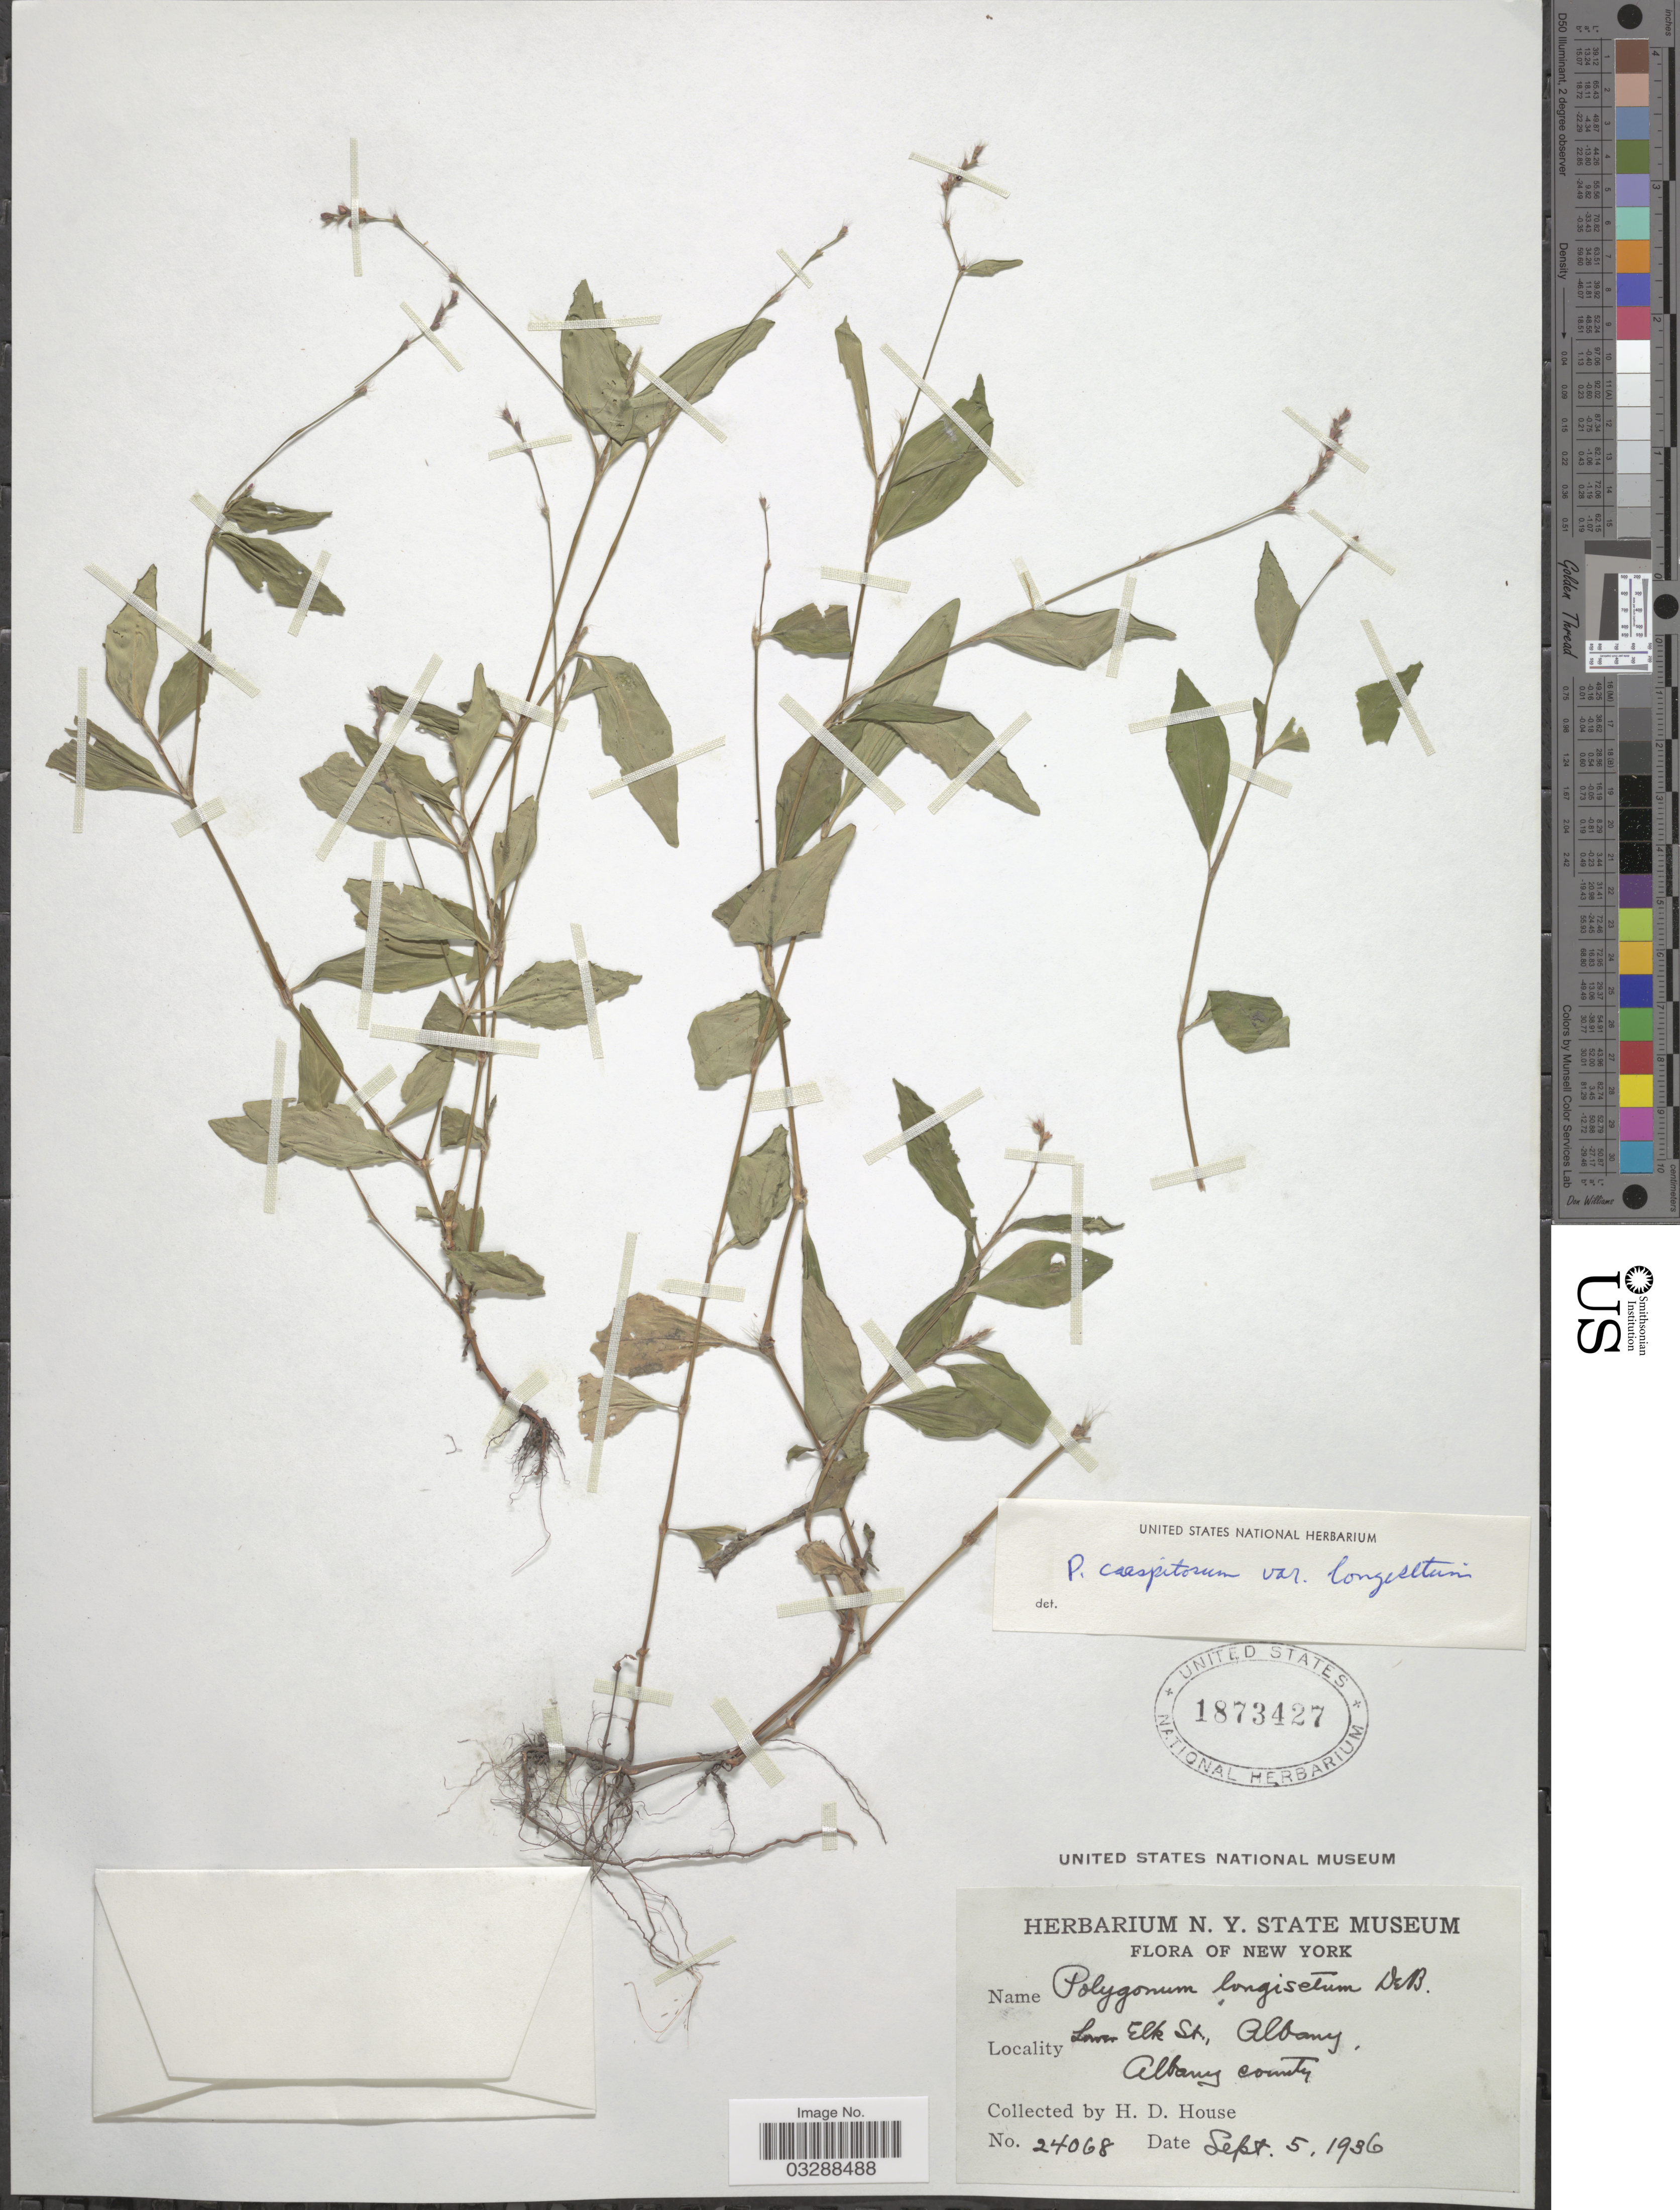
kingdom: Plantae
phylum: Tracheophyta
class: Magnoliopsida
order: Caryophyllales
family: Polygonaceae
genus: Persicaria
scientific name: Persicaria longiseta (Bruijn) Kitag.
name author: (Bruijn &) Kitag.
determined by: Atha, D. E.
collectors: H. D. House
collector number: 24068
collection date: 1936-09-05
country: United States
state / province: New York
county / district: Albany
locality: Lower Elk St., Albany, Albany county.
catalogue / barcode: US 1873427